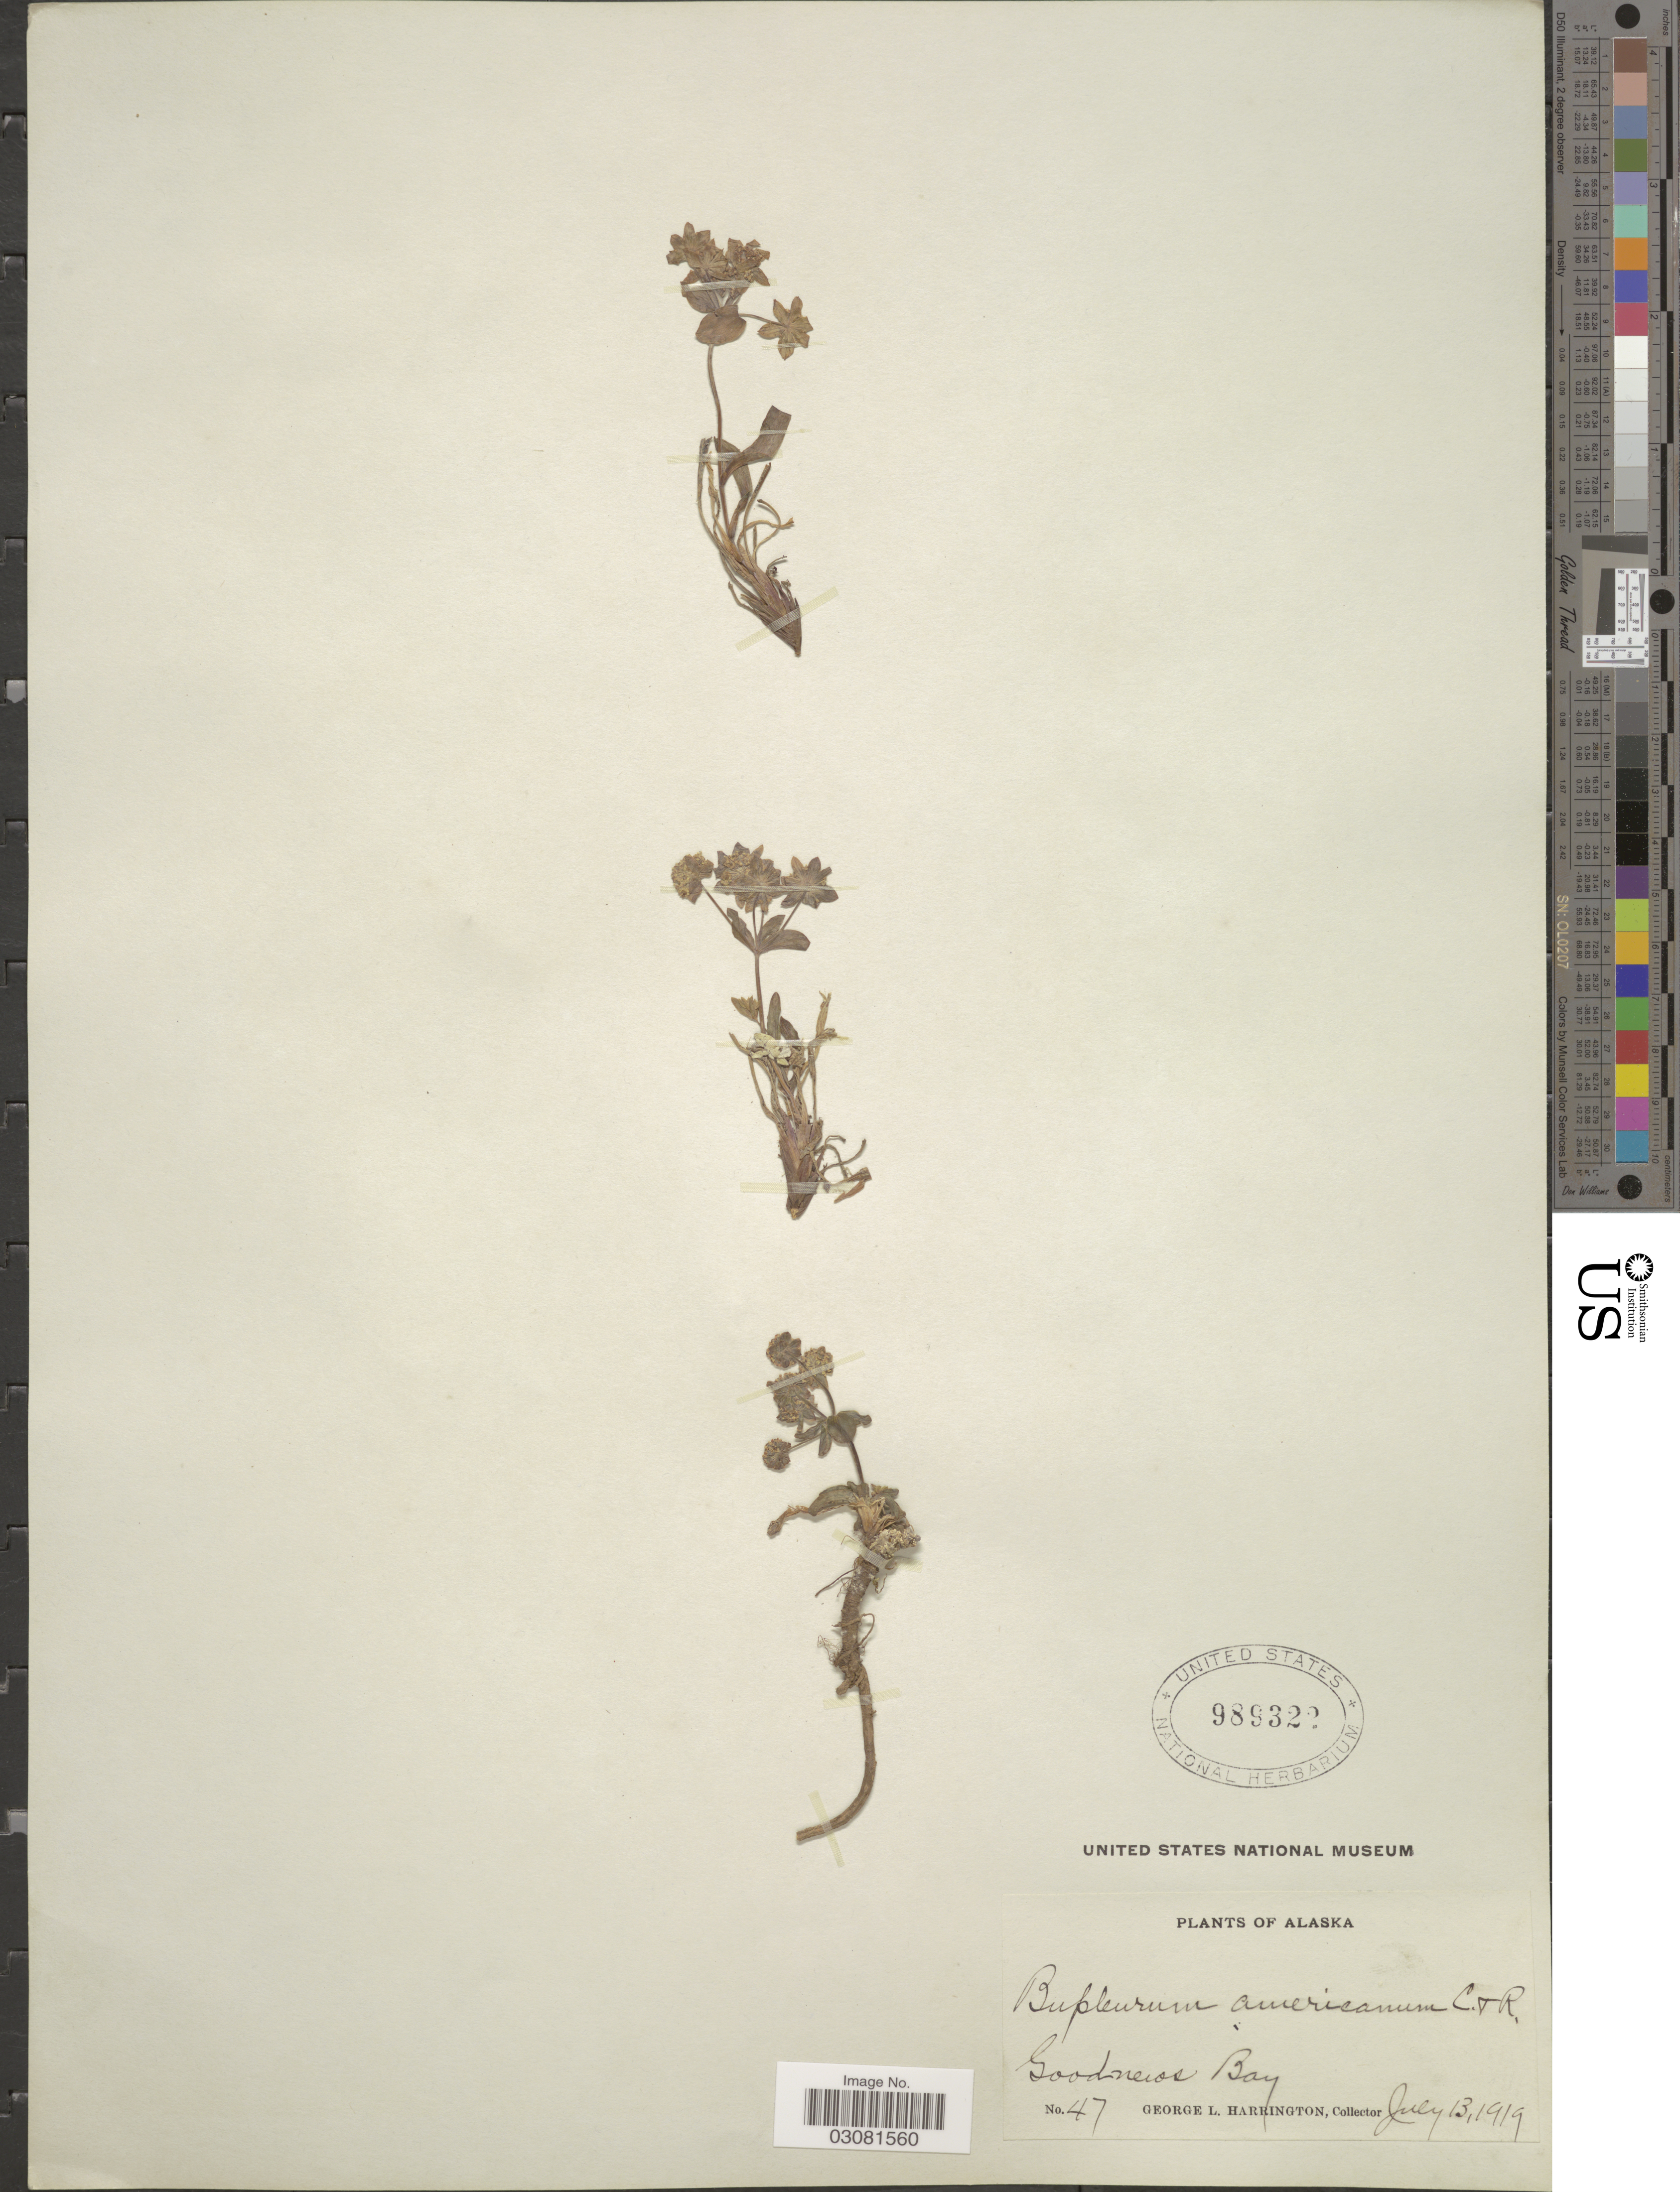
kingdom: Plantae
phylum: Tracheophyta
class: Magnoliopsida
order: Apiales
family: Apiaceae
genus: Bupleurum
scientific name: Bupleurum americanum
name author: J.M. Coult. & Rose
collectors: G. Harrington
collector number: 47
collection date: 1919-07-13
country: United States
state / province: Alaska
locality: Goodnews Bay.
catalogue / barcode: US 989322